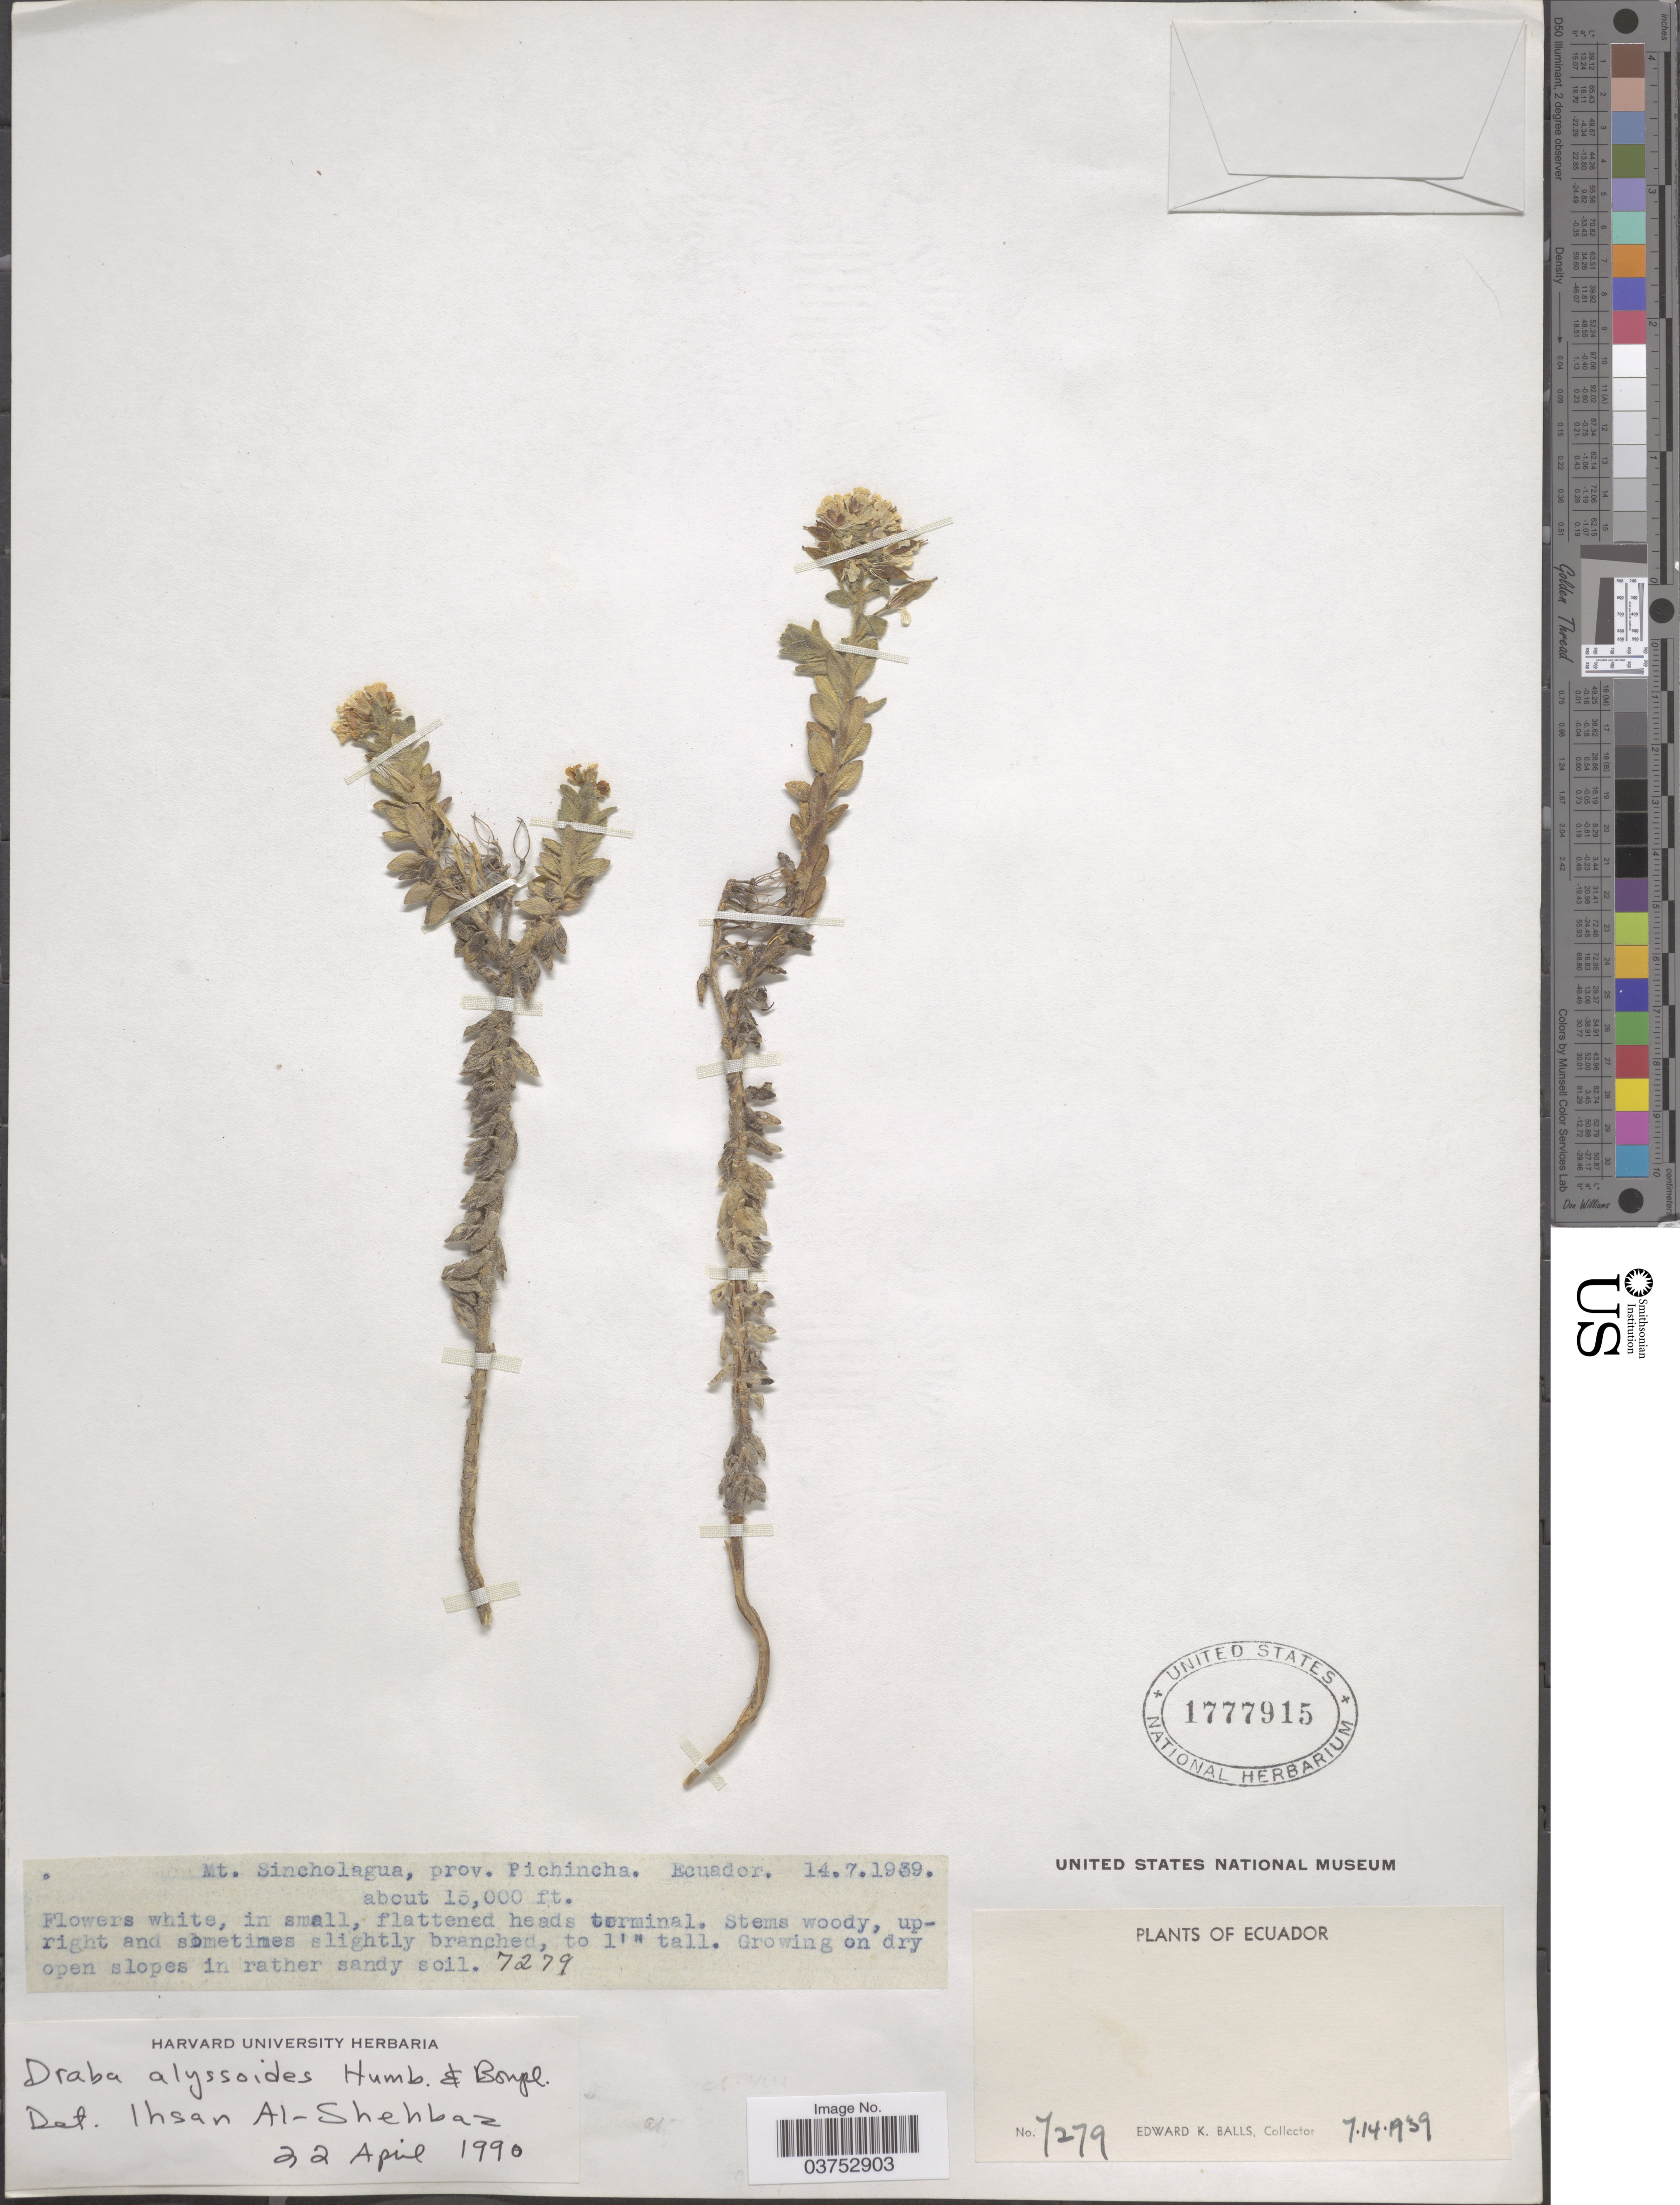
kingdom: Plantae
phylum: Tracheophyta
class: Magnoliopsida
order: Brassicales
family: Brassicaceae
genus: Draba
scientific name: Draba alyssoides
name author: Humb. & Bonpl. ex DC.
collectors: E. K. Balls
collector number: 7279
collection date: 1939-07-14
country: Ecuador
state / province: Pichincha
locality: Mt. Sincholagua.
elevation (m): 4572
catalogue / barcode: US 1777915